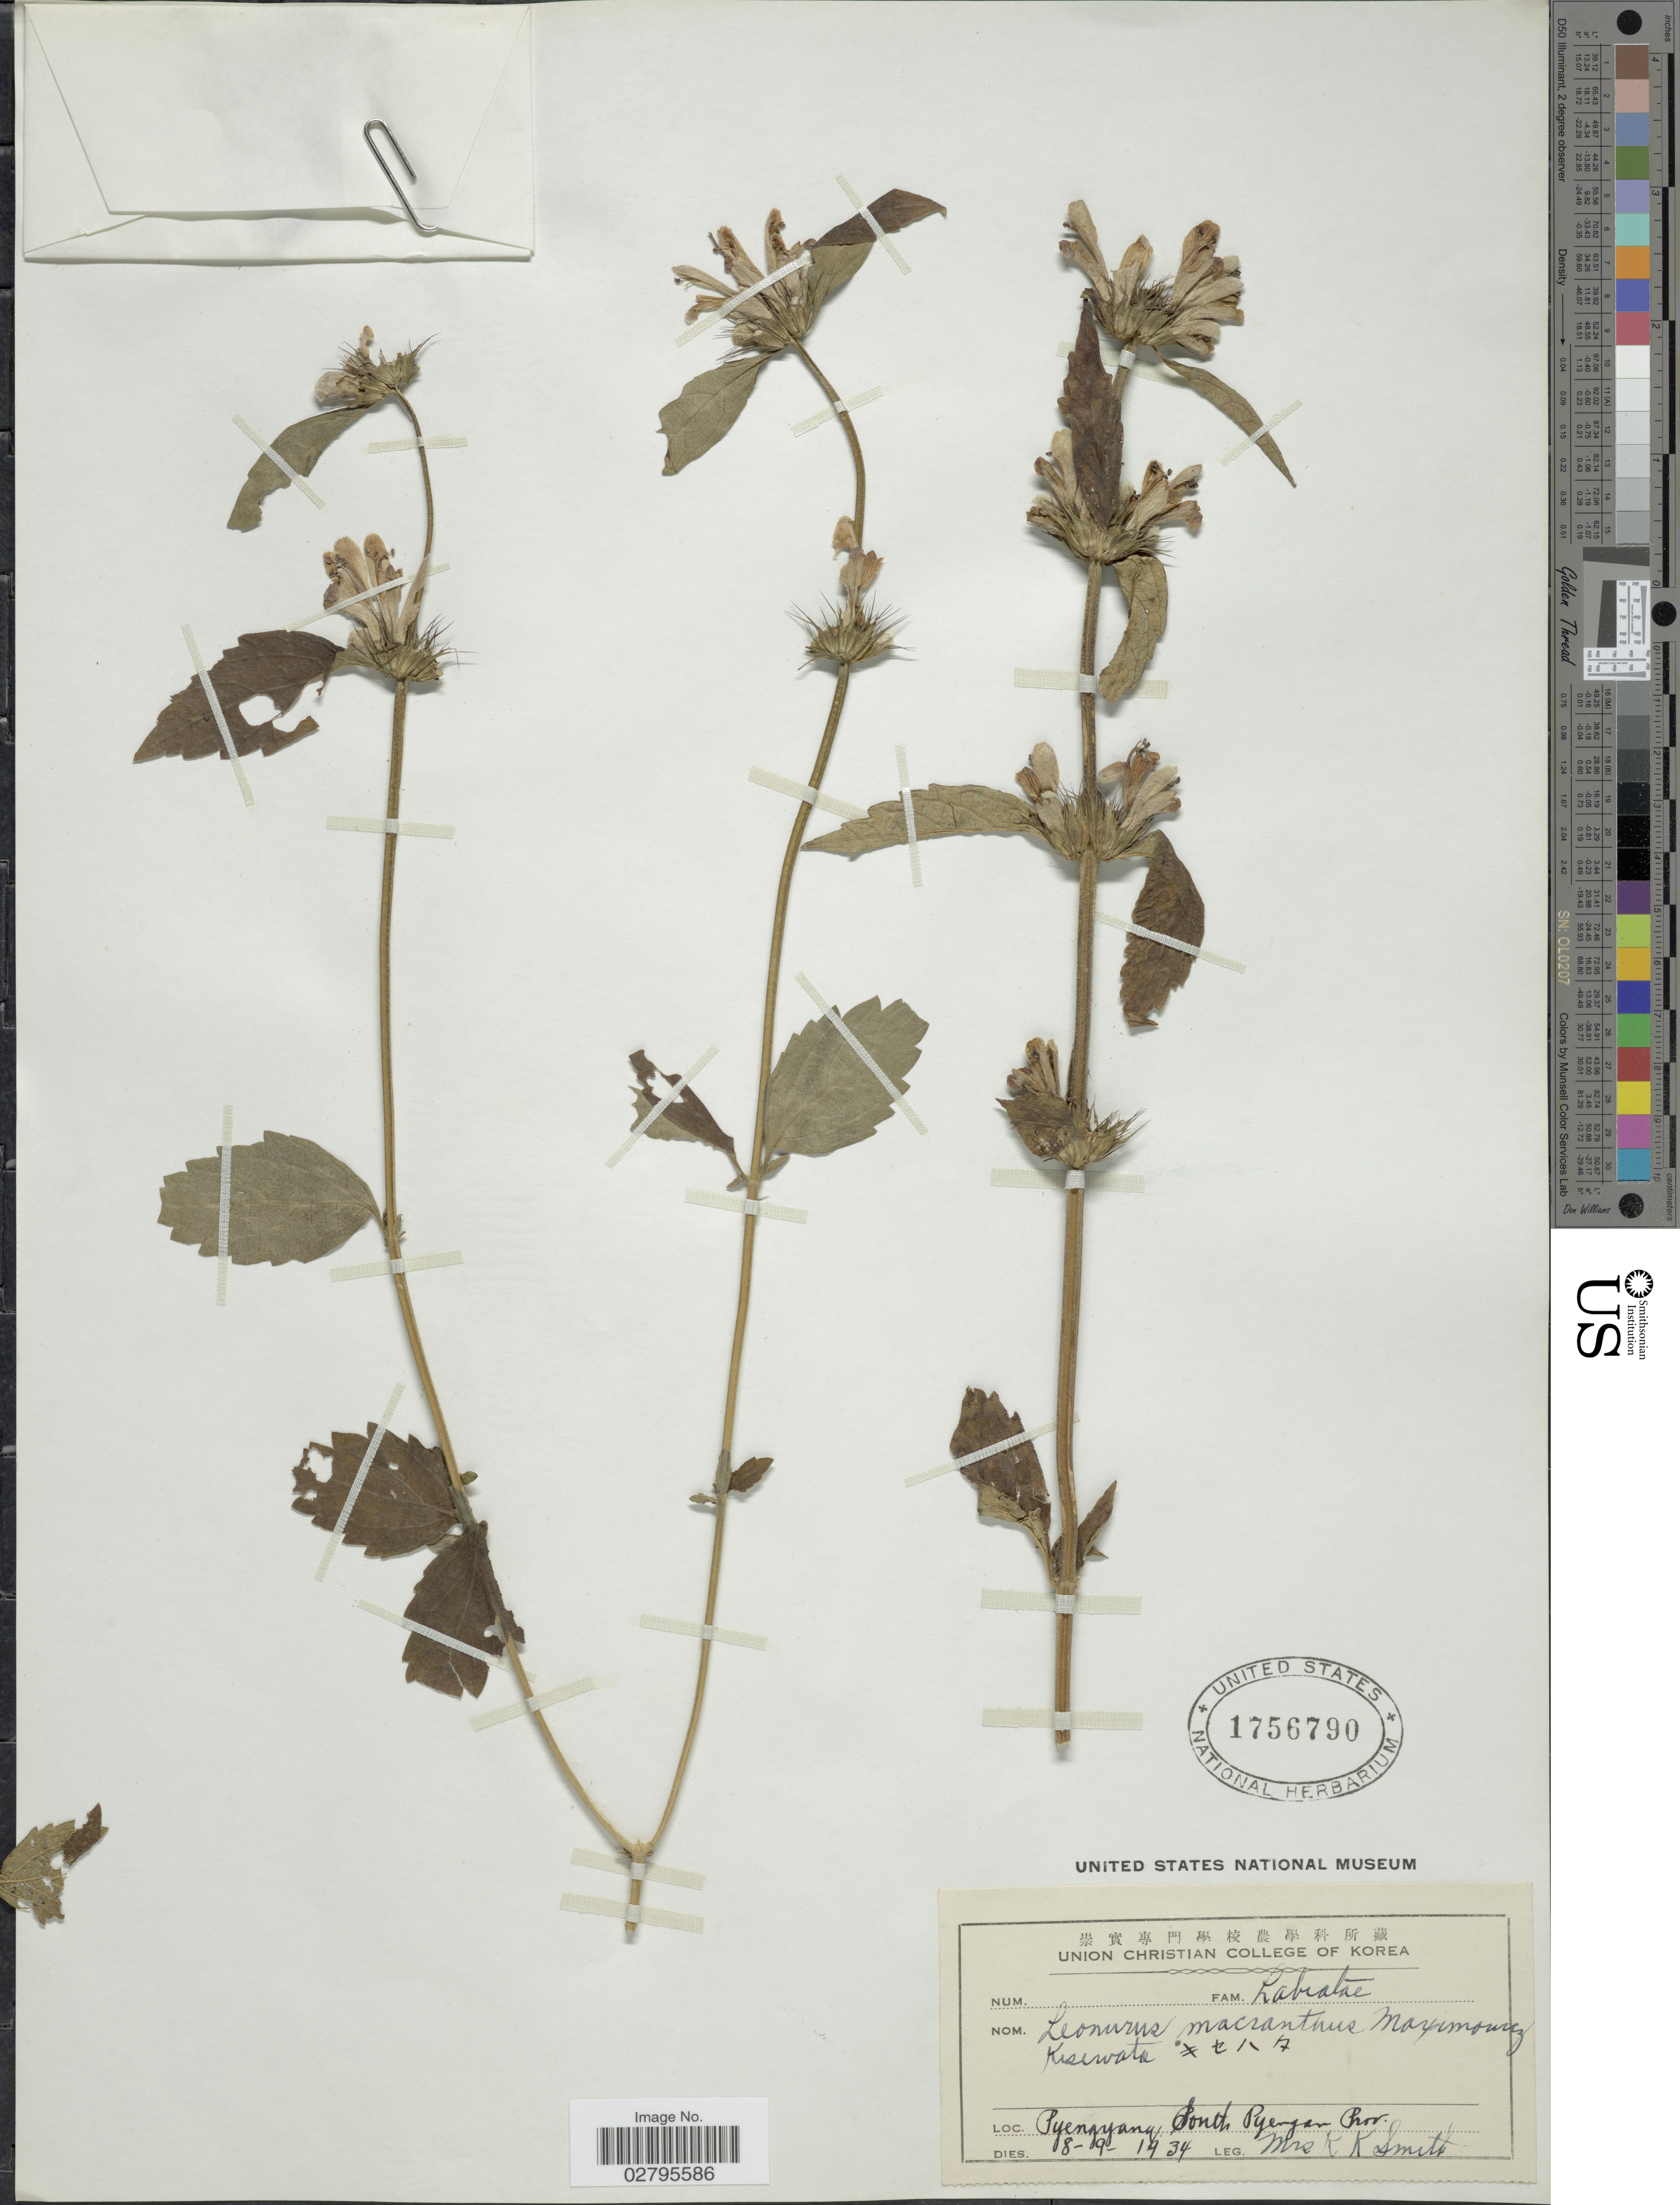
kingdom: Plantae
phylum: Tracheophyta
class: Magnoliopsida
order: Lamiales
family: Lamiaceae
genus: Leonurus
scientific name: Leonurus macranthus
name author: Maxim.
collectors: Mrs. R. K. Smith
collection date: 1934-09-08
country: North Korea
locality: Pyengyang, South Pyengan Prov.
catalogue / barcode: US 1756790